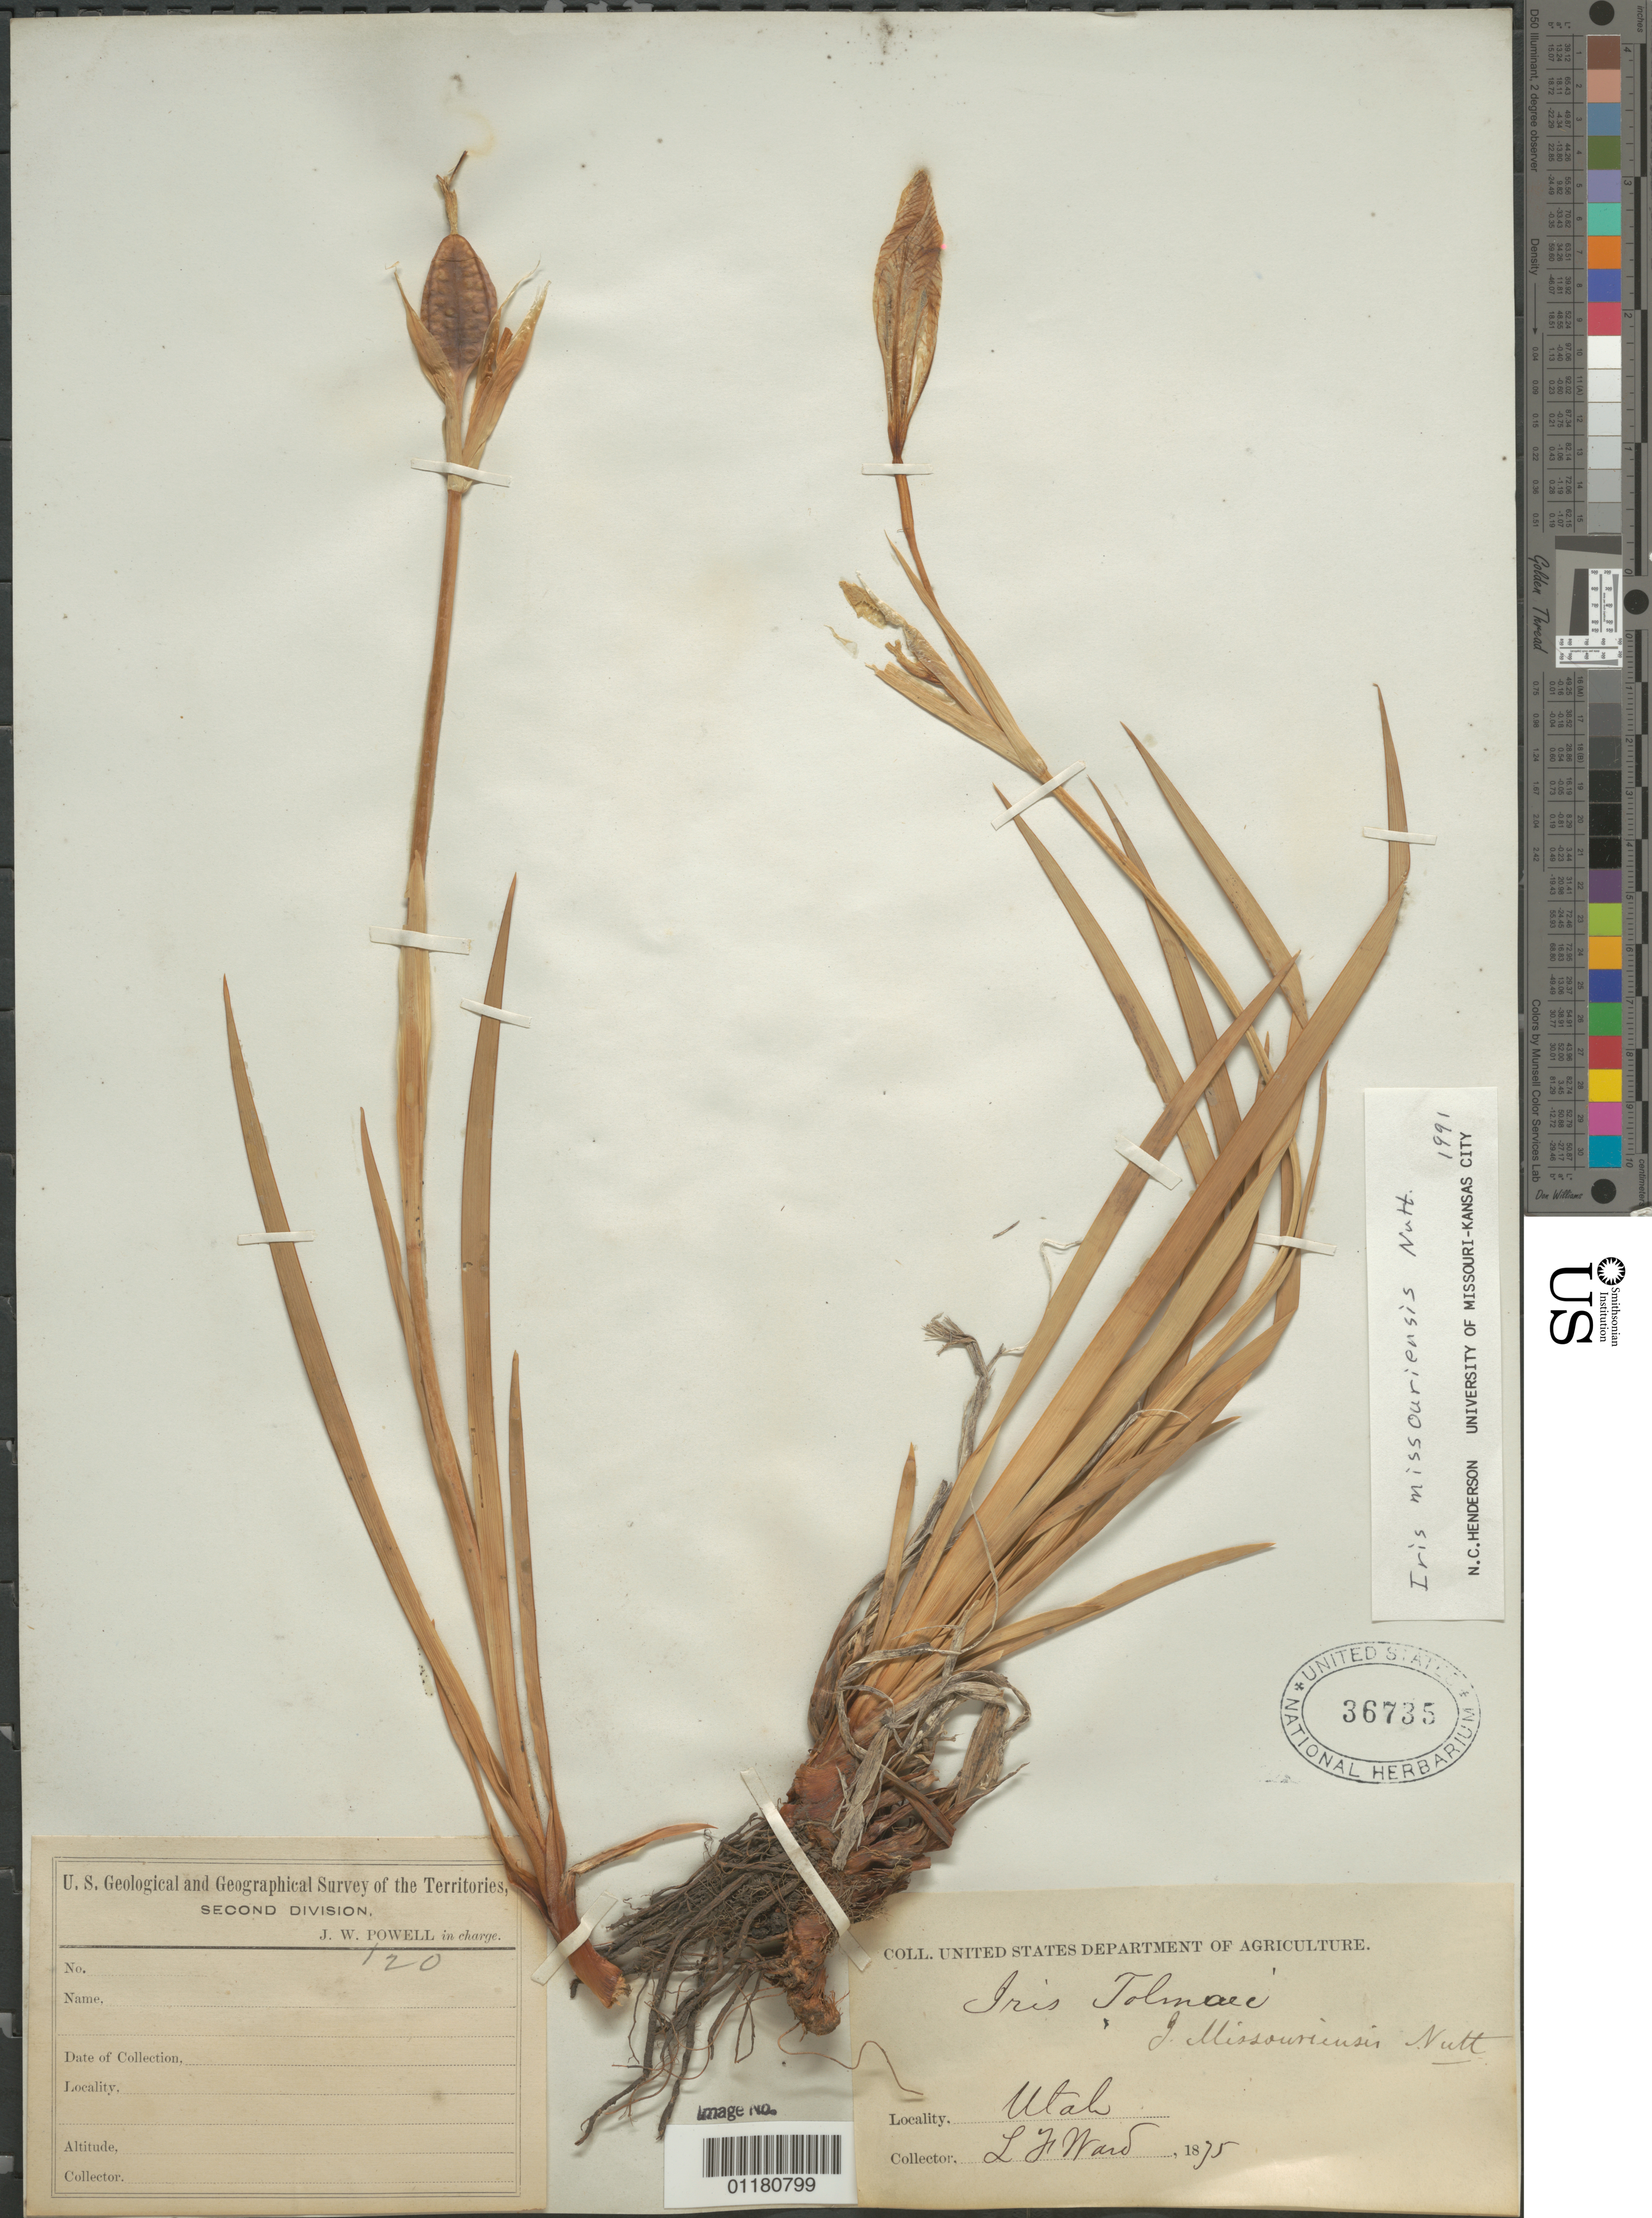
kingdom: Plantae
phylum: Tracheophyta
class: Liliopsida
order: Asparagales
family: Iridaceae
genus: Iris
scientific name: Iris missouriensis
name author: Nutt.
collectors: L. F. Ward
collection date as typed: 1875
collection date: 1875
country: United States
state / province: Utah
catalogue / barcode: US 36735